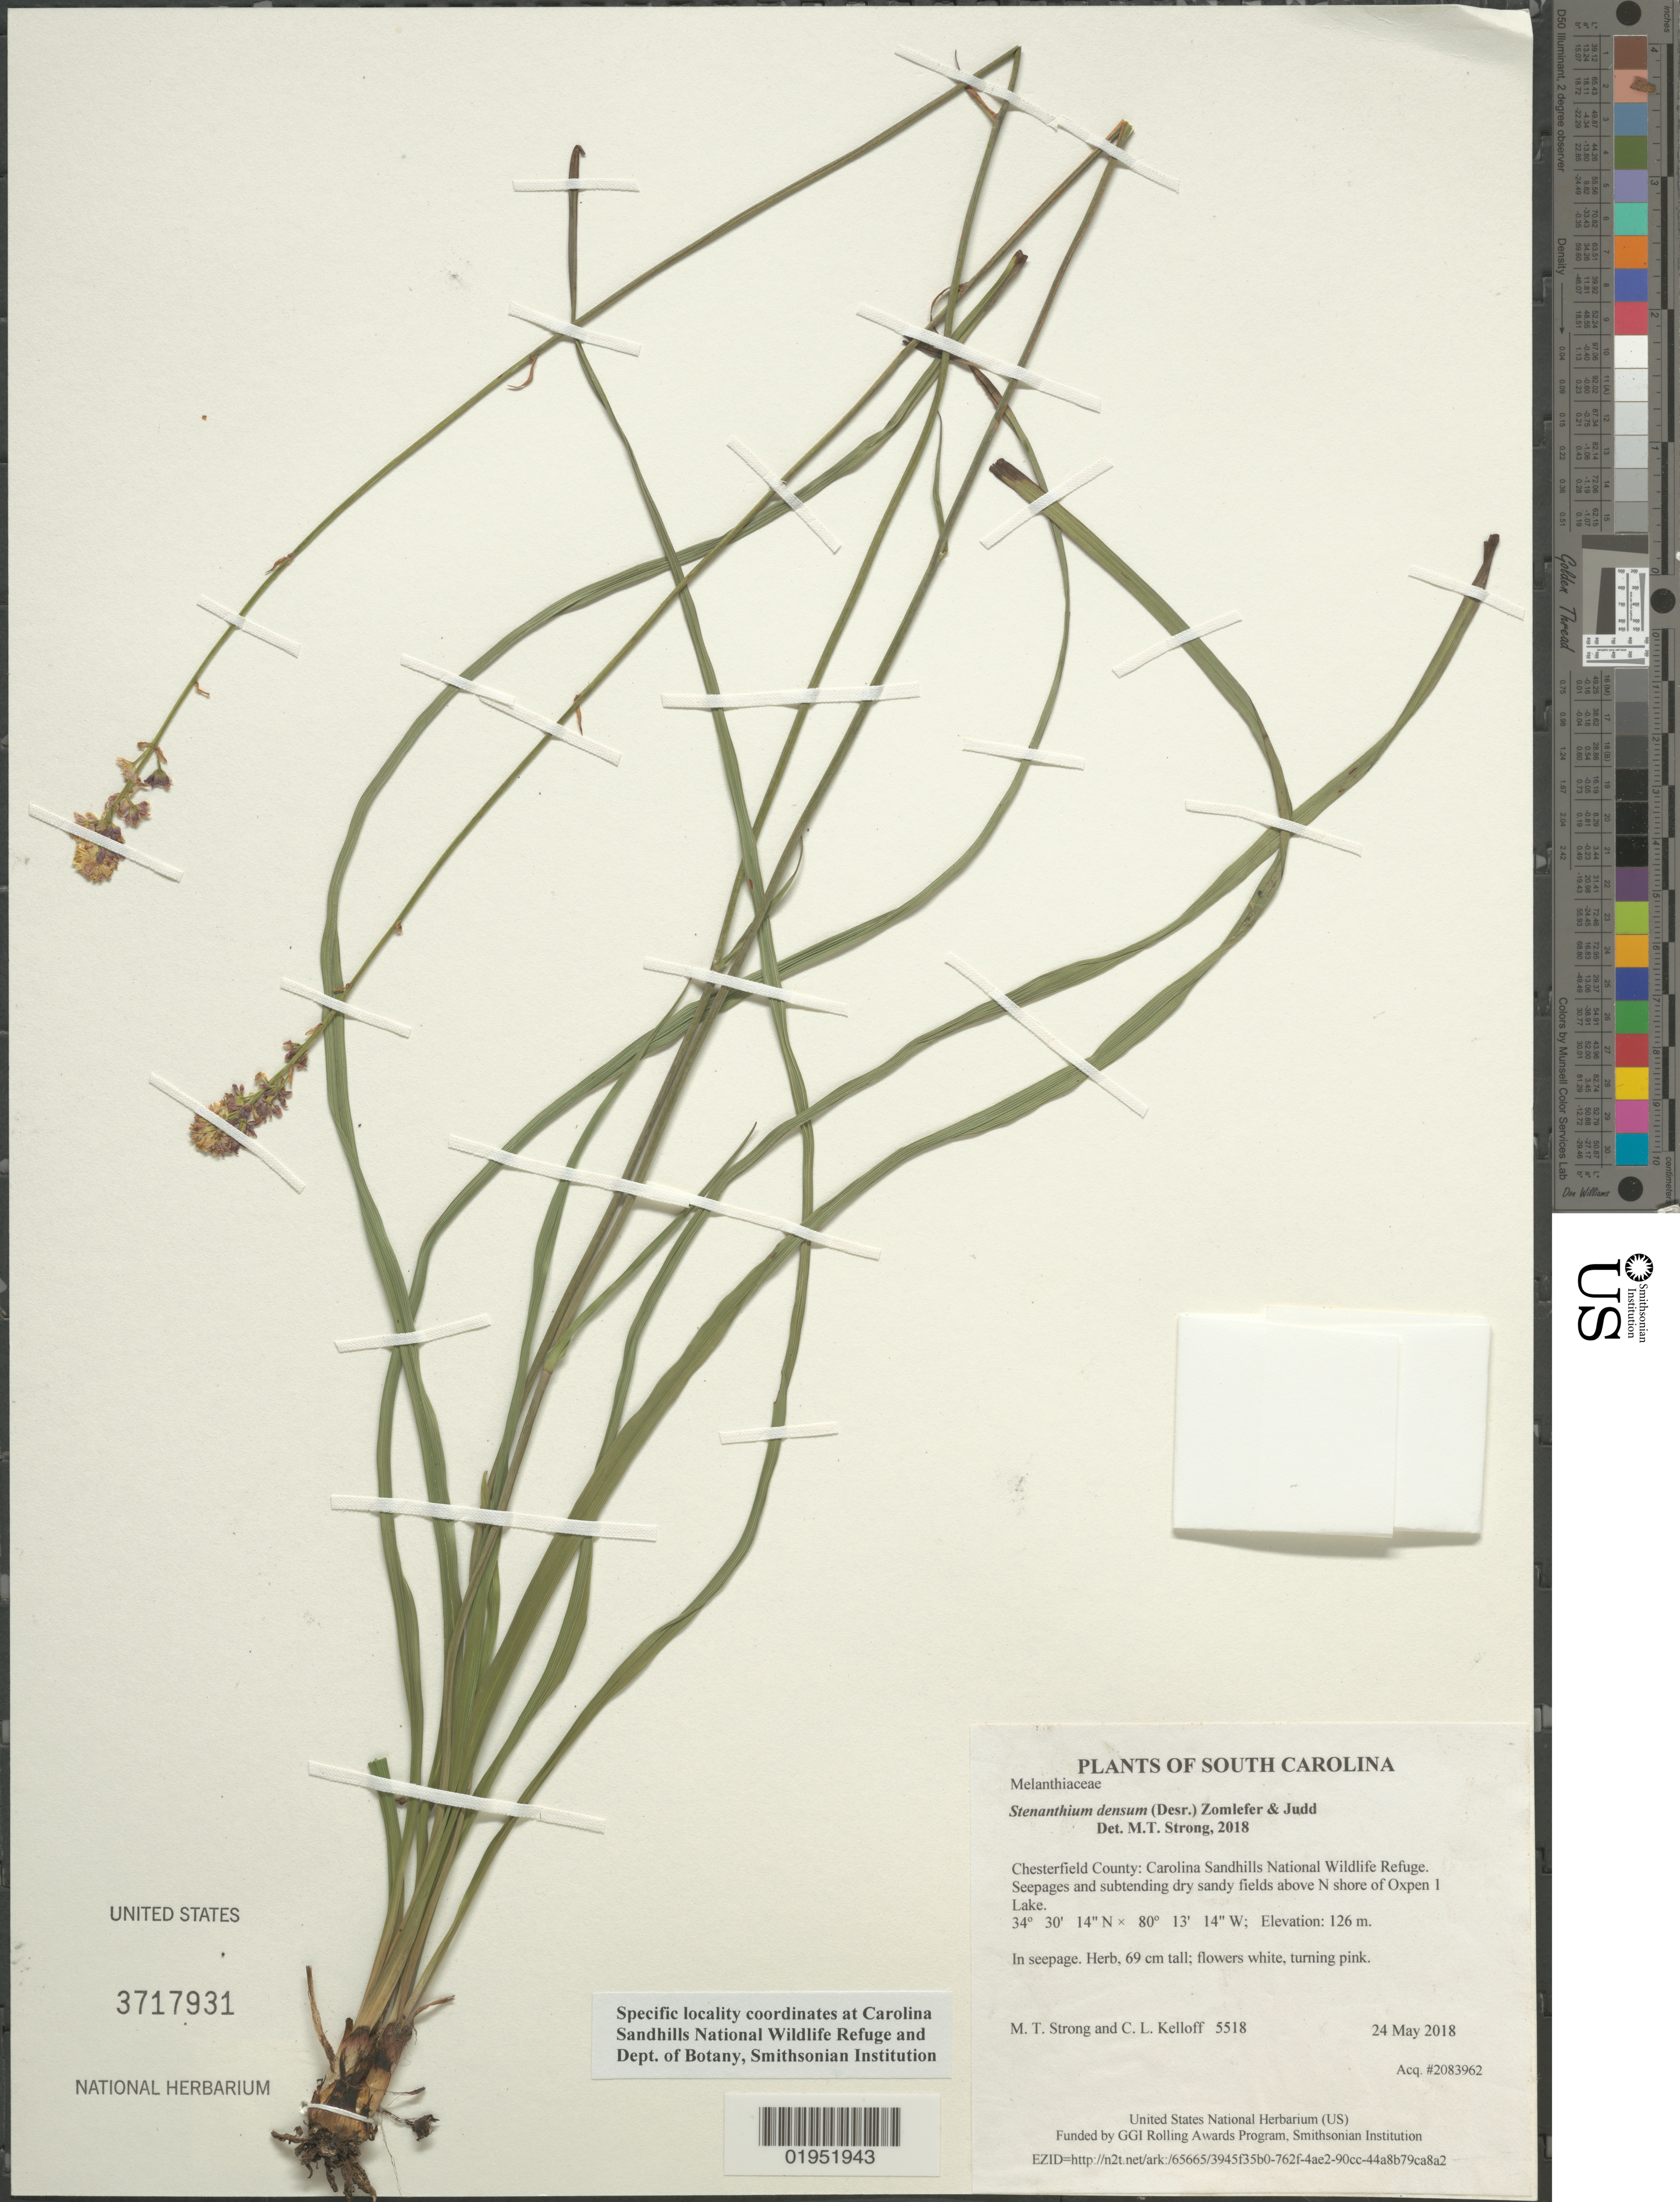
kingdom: Plantae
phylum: Tracheophyta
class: Liliopsida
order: Liliales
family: Melanthiaceae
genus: Stenanthium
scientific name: Stenanthium densum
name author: (Desr.) Zomlefer & Judd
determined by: Strong, Mark T., (BOT), Smithsonian Institution - National Museum of Natural History (UNITED STATES)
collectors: M. T. Strong & C. L. Kelloff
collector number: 5518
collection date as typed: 24 May 2018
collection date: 2018-05-24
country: United States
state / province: South Carolina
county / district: Chesterfield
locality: Carolina Sandhills National Wildlife Refuge. Seepages and subtending dry sandy fields above N shore of Oxpen 1 Lake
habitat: In seepage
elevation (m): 126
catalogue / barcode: US 3717931